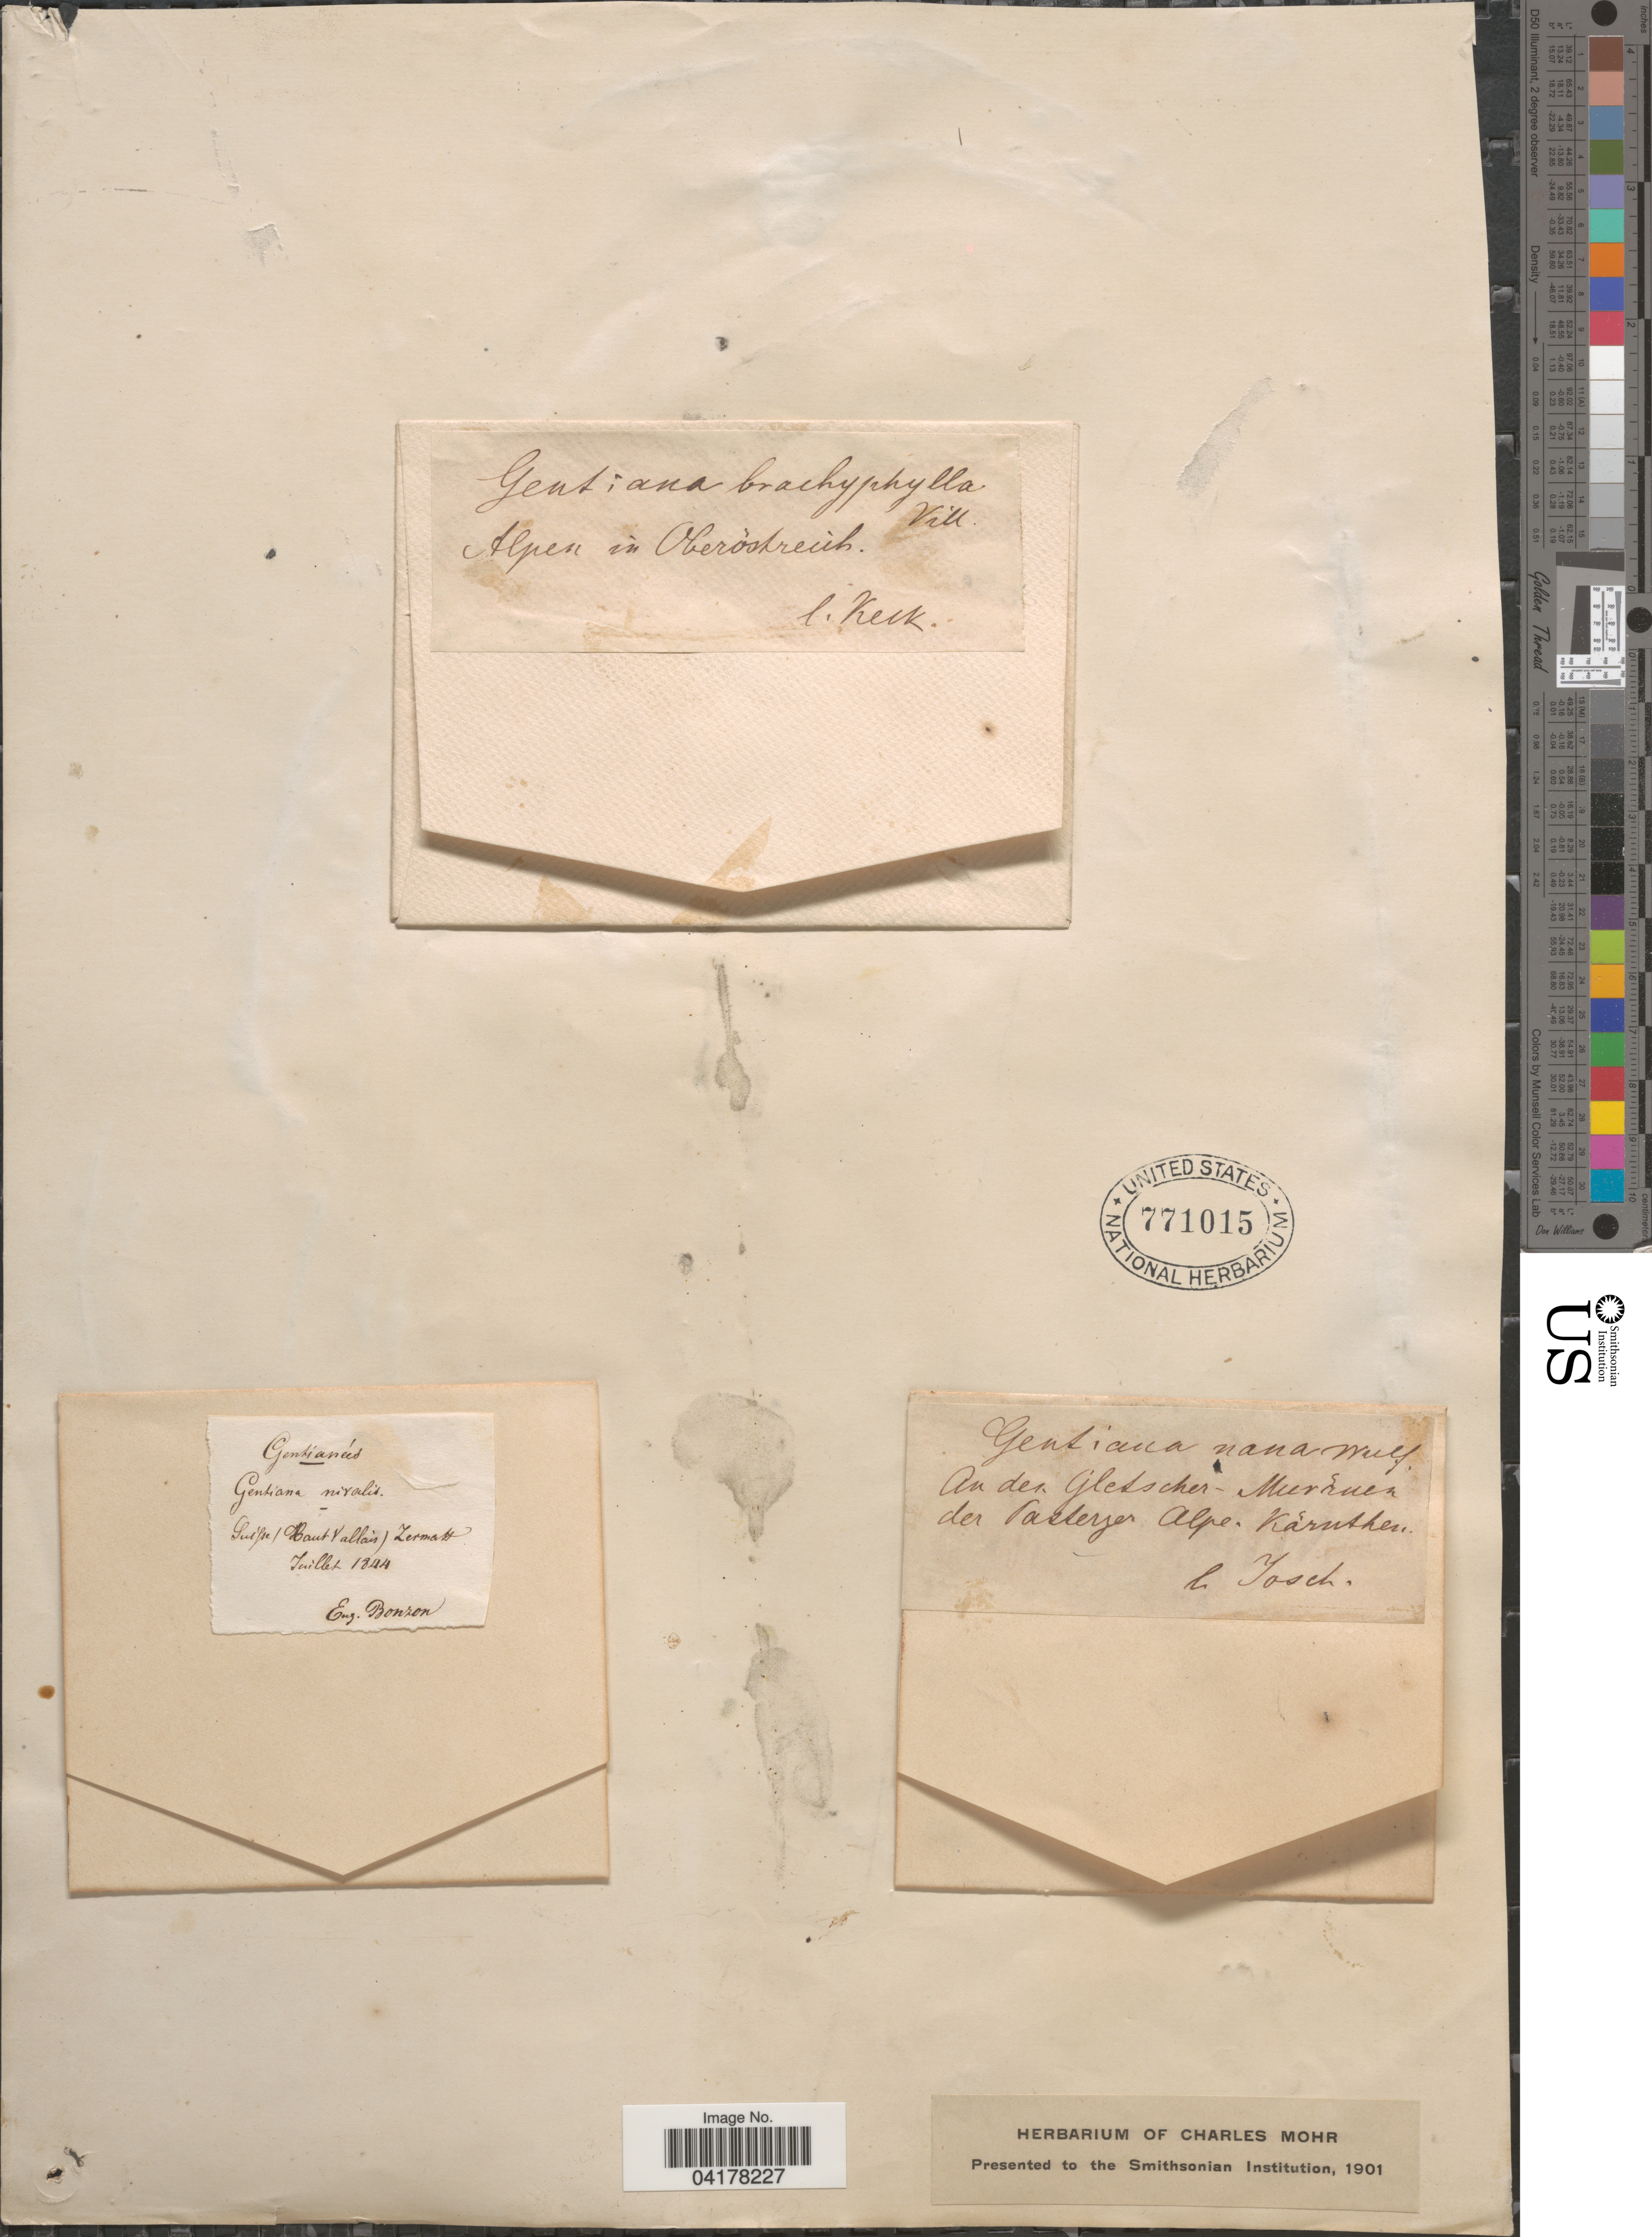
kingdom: Plantae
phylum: Tracheophyta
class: Magnoliopsida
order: Gentianales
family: Gentianaceae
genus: Gentiana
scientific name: Gentiana nivalis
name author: L.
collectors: E. Bonzon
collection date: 1844-07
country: Switzerland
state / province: Valais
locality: (Haut Vallais) Zermatt.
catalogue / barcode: US 771015-2